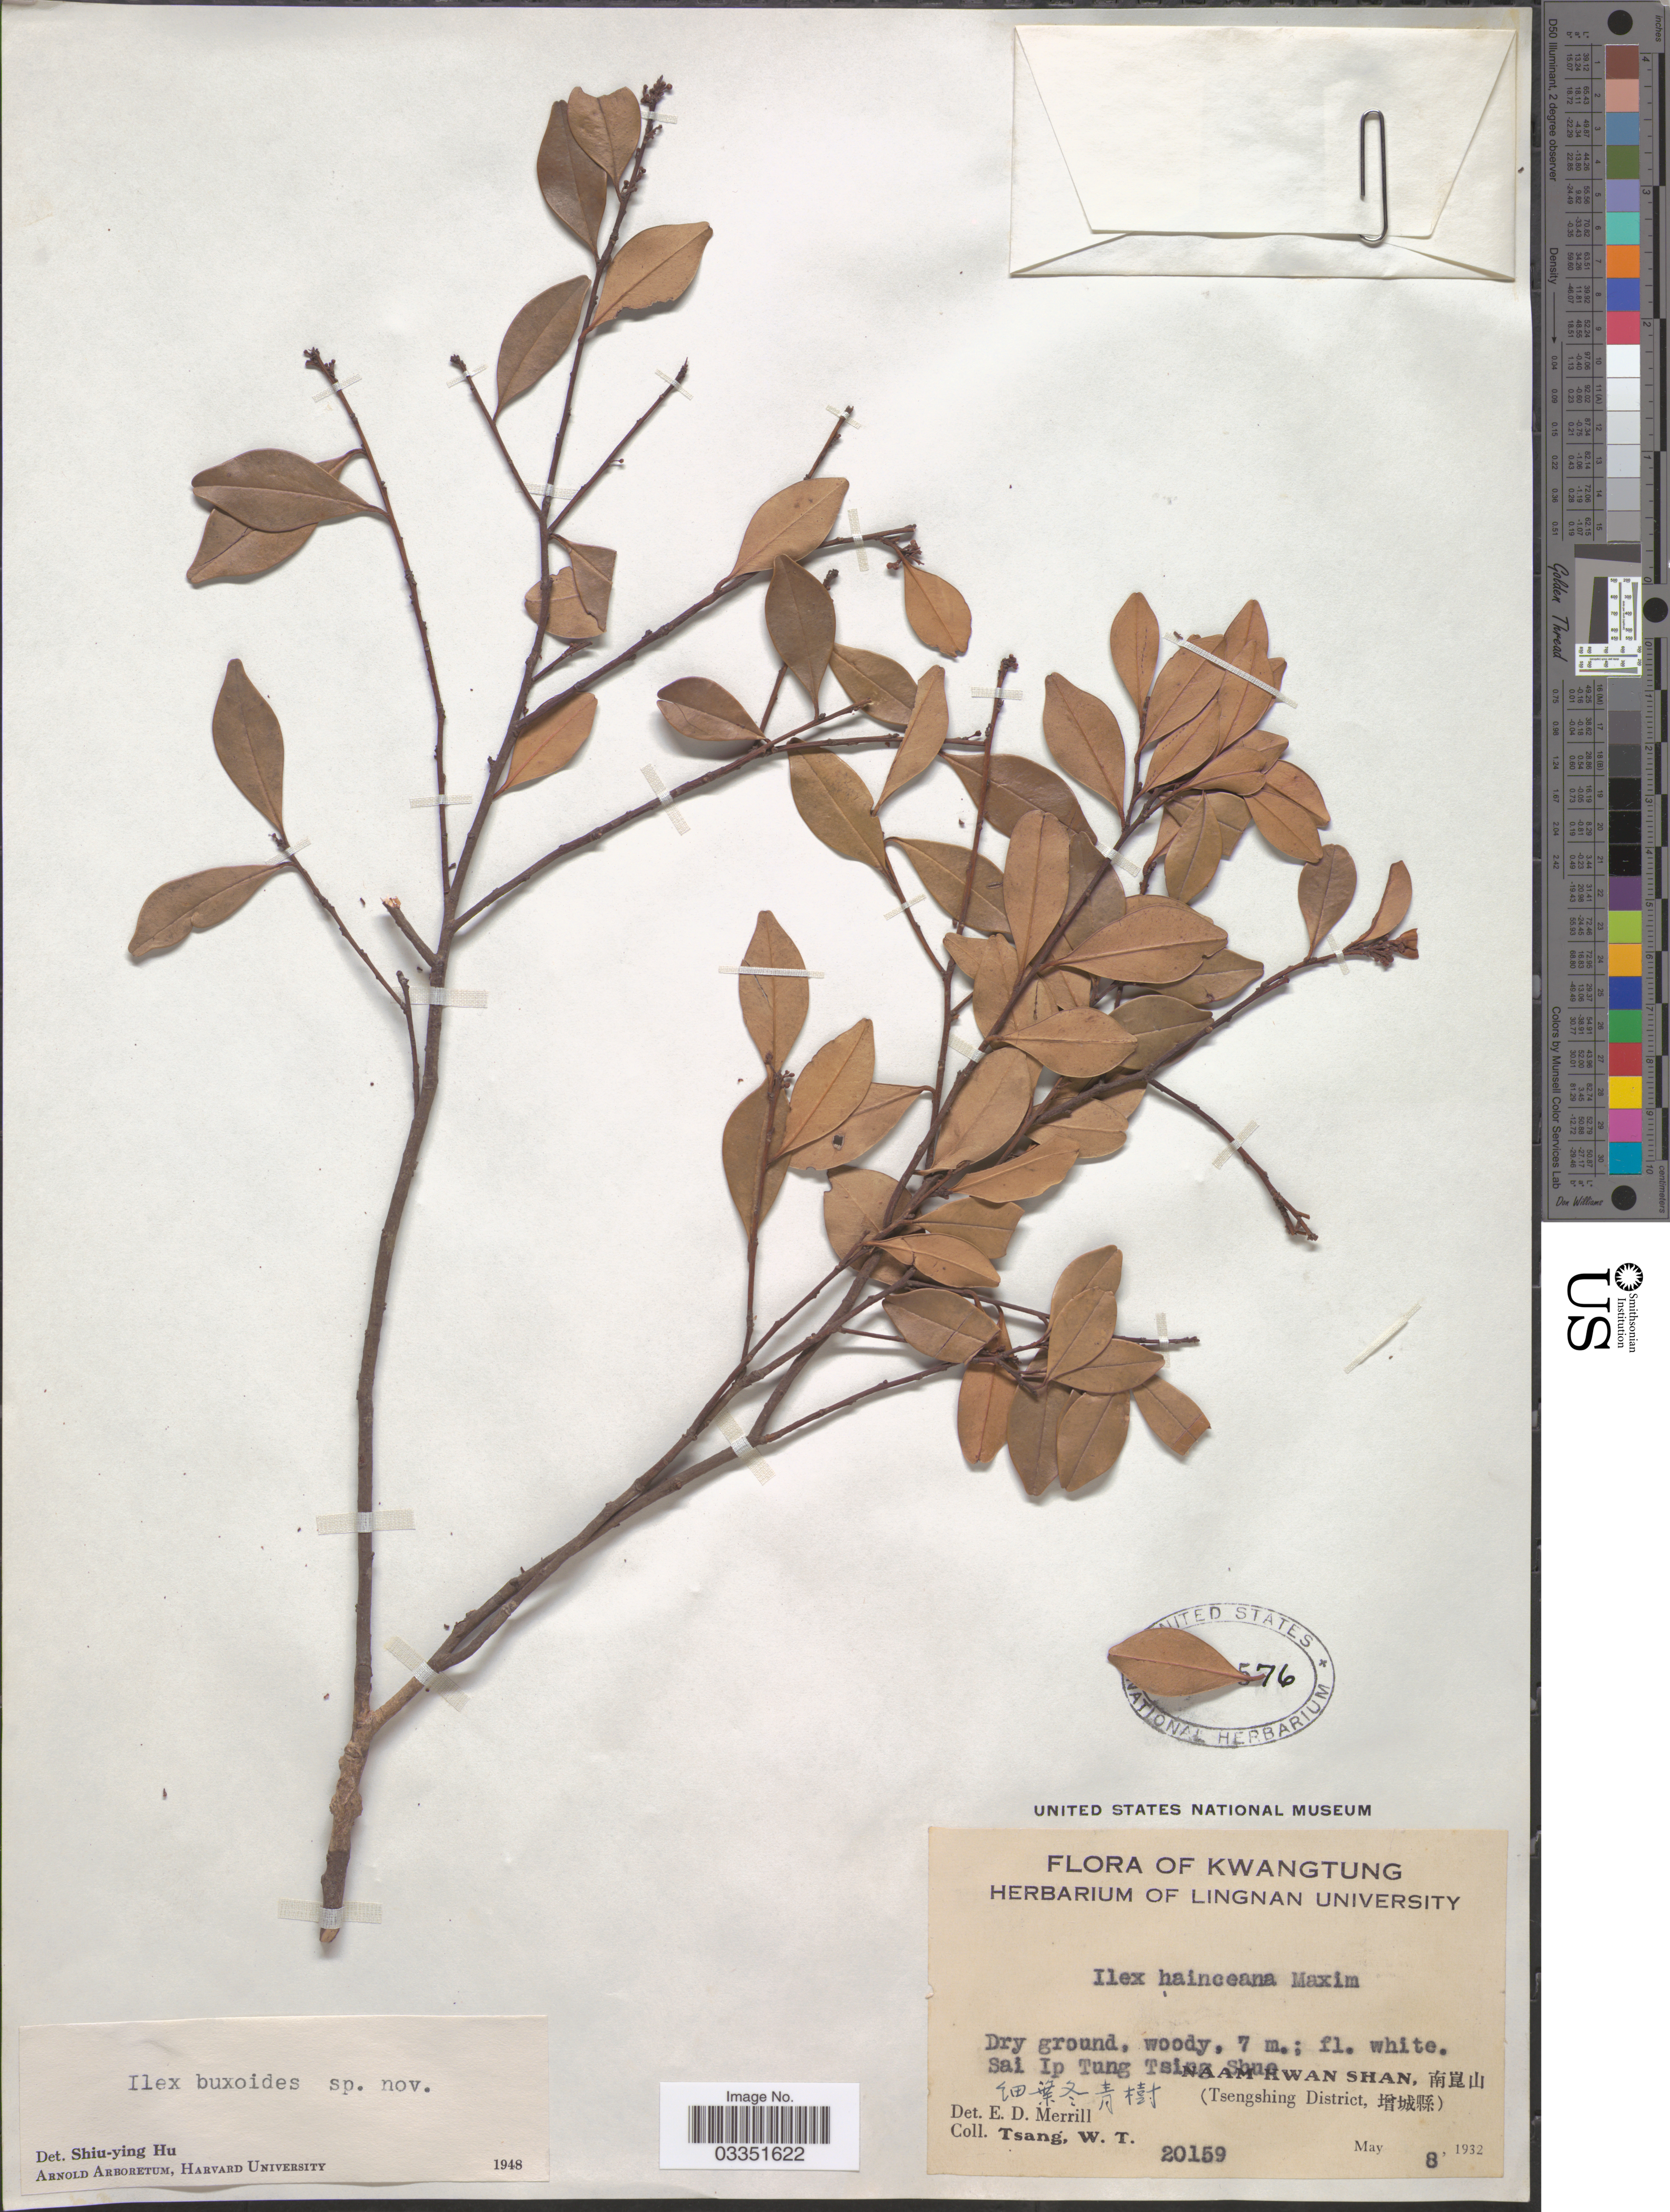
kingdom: Plantae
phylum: Tracheophyta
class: Magnoliopsida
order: Aquifoliales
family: Aquifoliaceae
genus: Ilex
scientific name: Ilex buxoides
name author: S.Y. Hu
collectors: W. T. Tsang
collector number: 20159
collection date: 1932-05-08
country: China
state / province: Guangdong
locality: Kwangtung. Sai Ip Tung Tsing Shue. X. Naam Kwan Shan, X. (Tsengshing District, X).